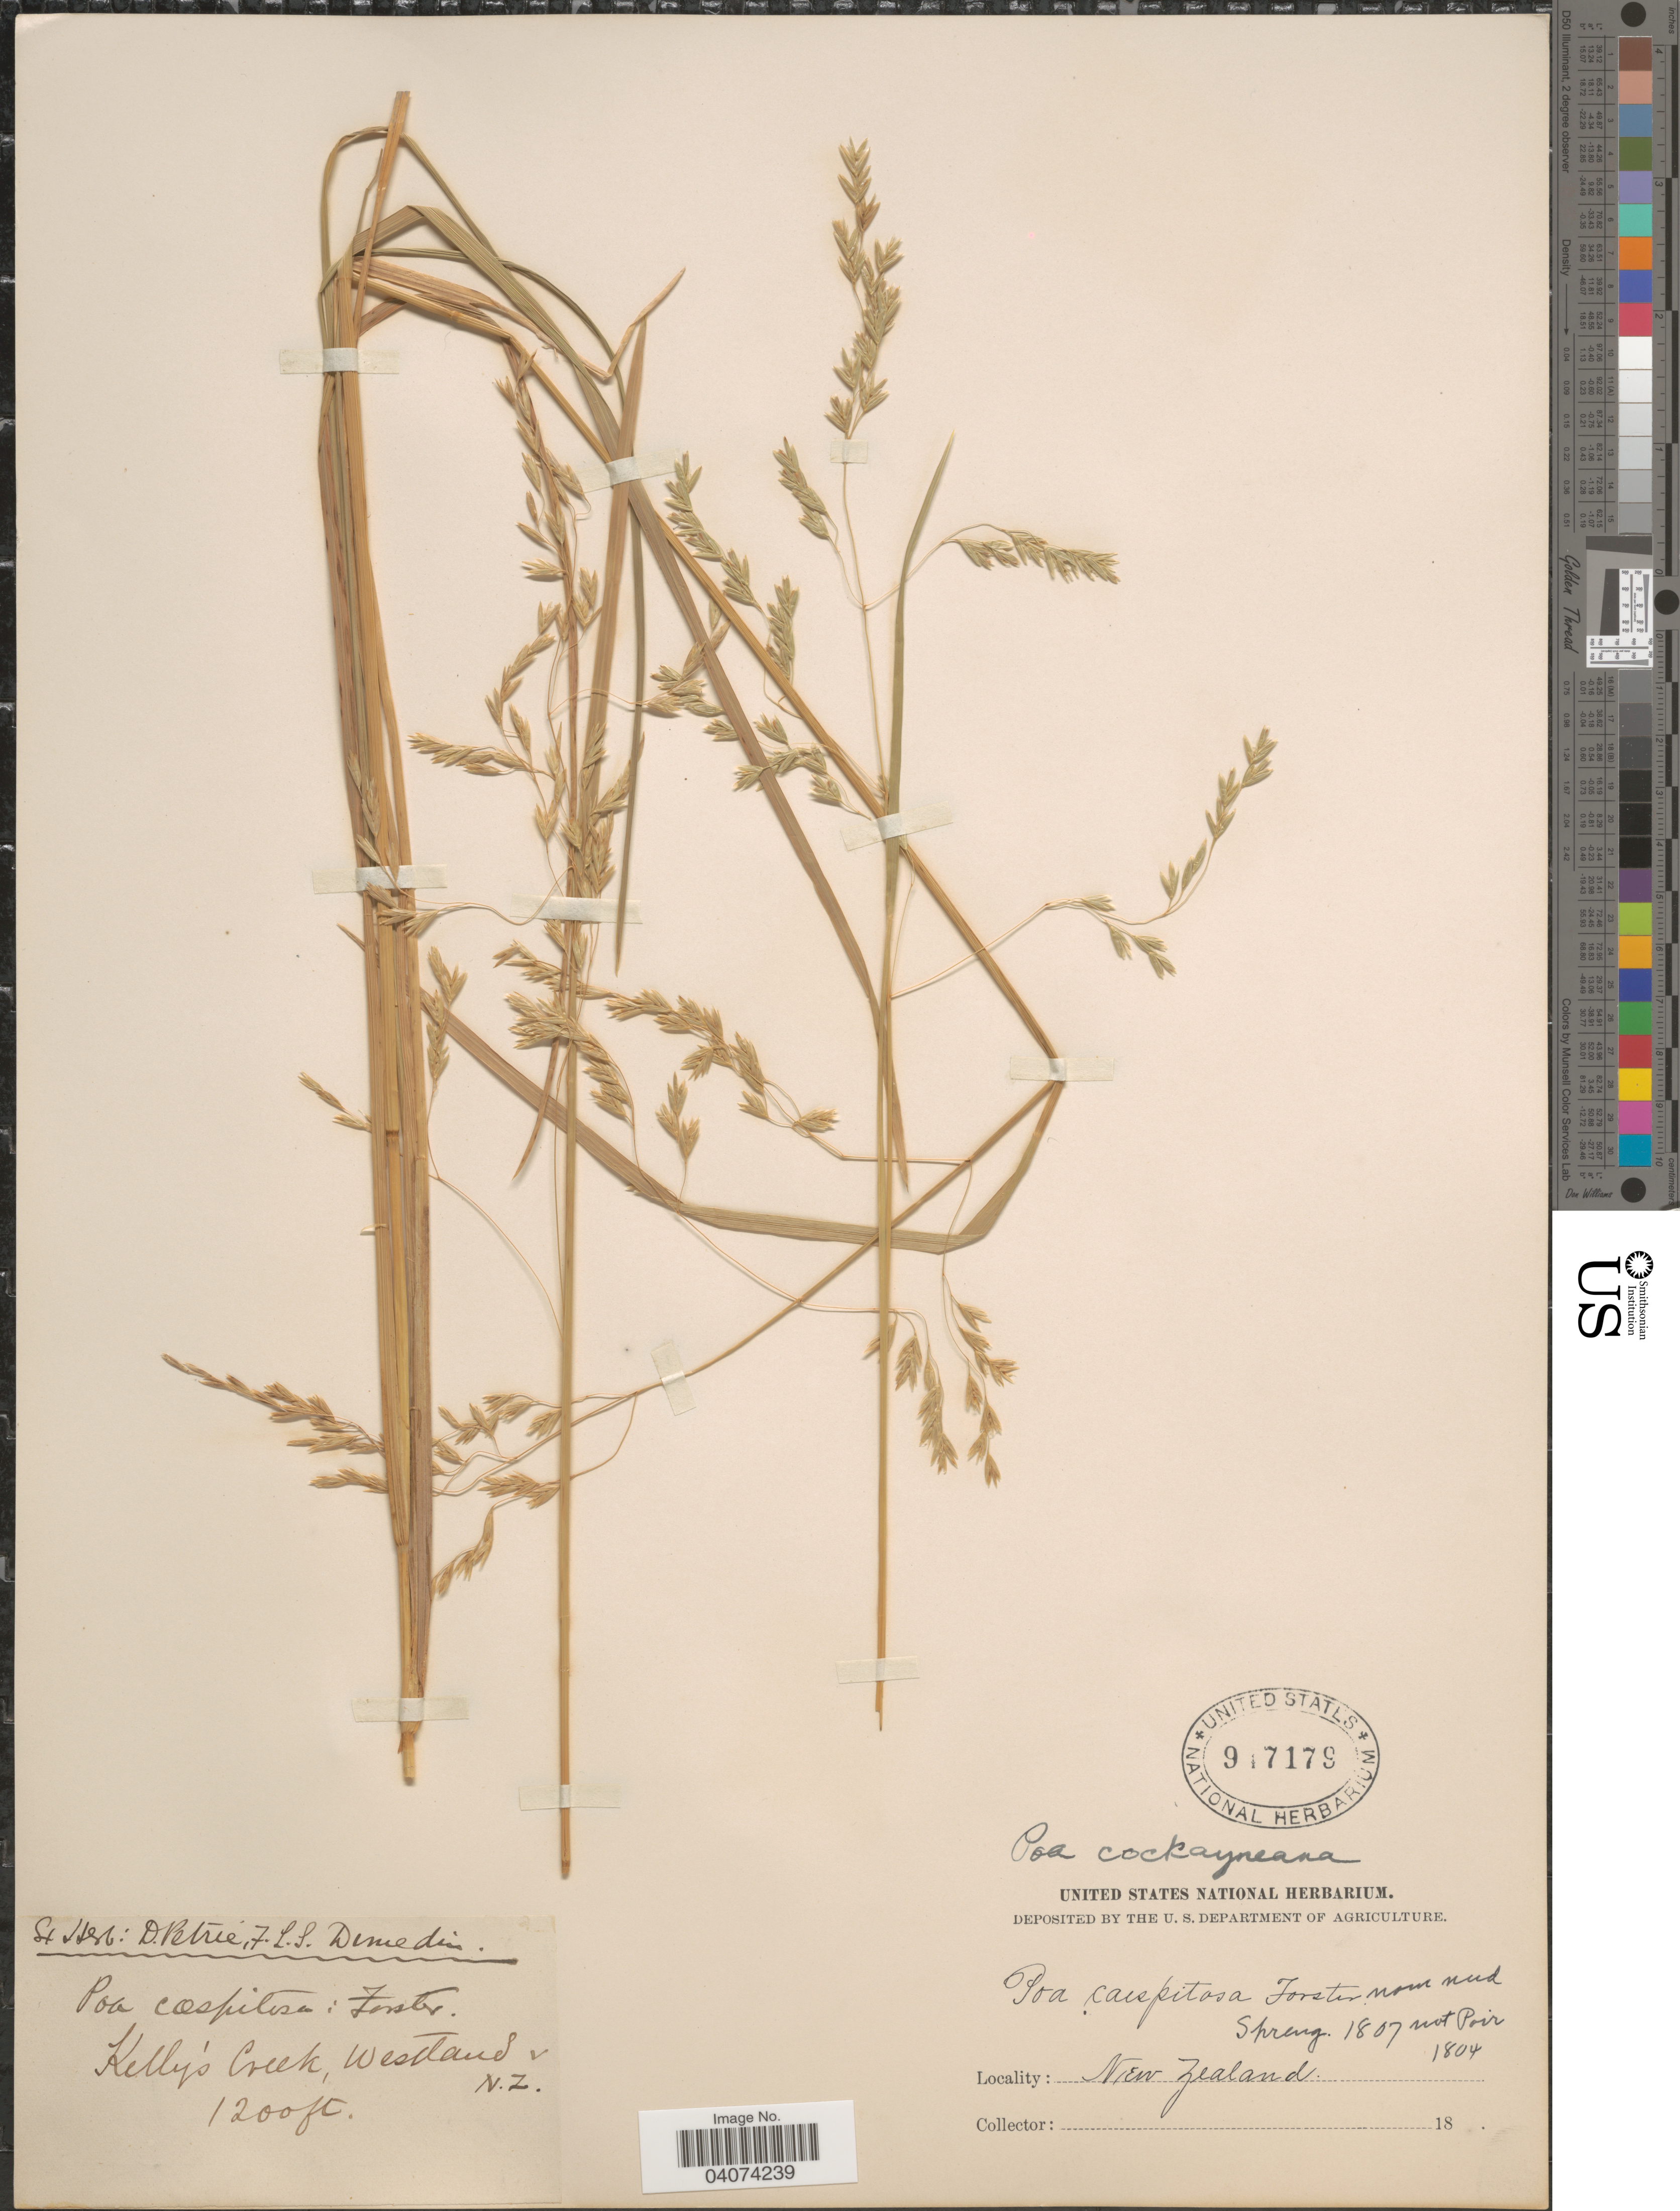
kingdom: Plantae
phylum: Tracheophyta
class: Liliopsida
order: Poales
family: Poaceae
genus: Poa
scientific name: Poa cockayneana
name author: Petrie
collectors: Ex Herb D. Petrie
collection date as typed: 18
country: New Zealand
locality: Kelly's Creek, Westland.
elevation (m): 366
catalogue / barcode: US 947179